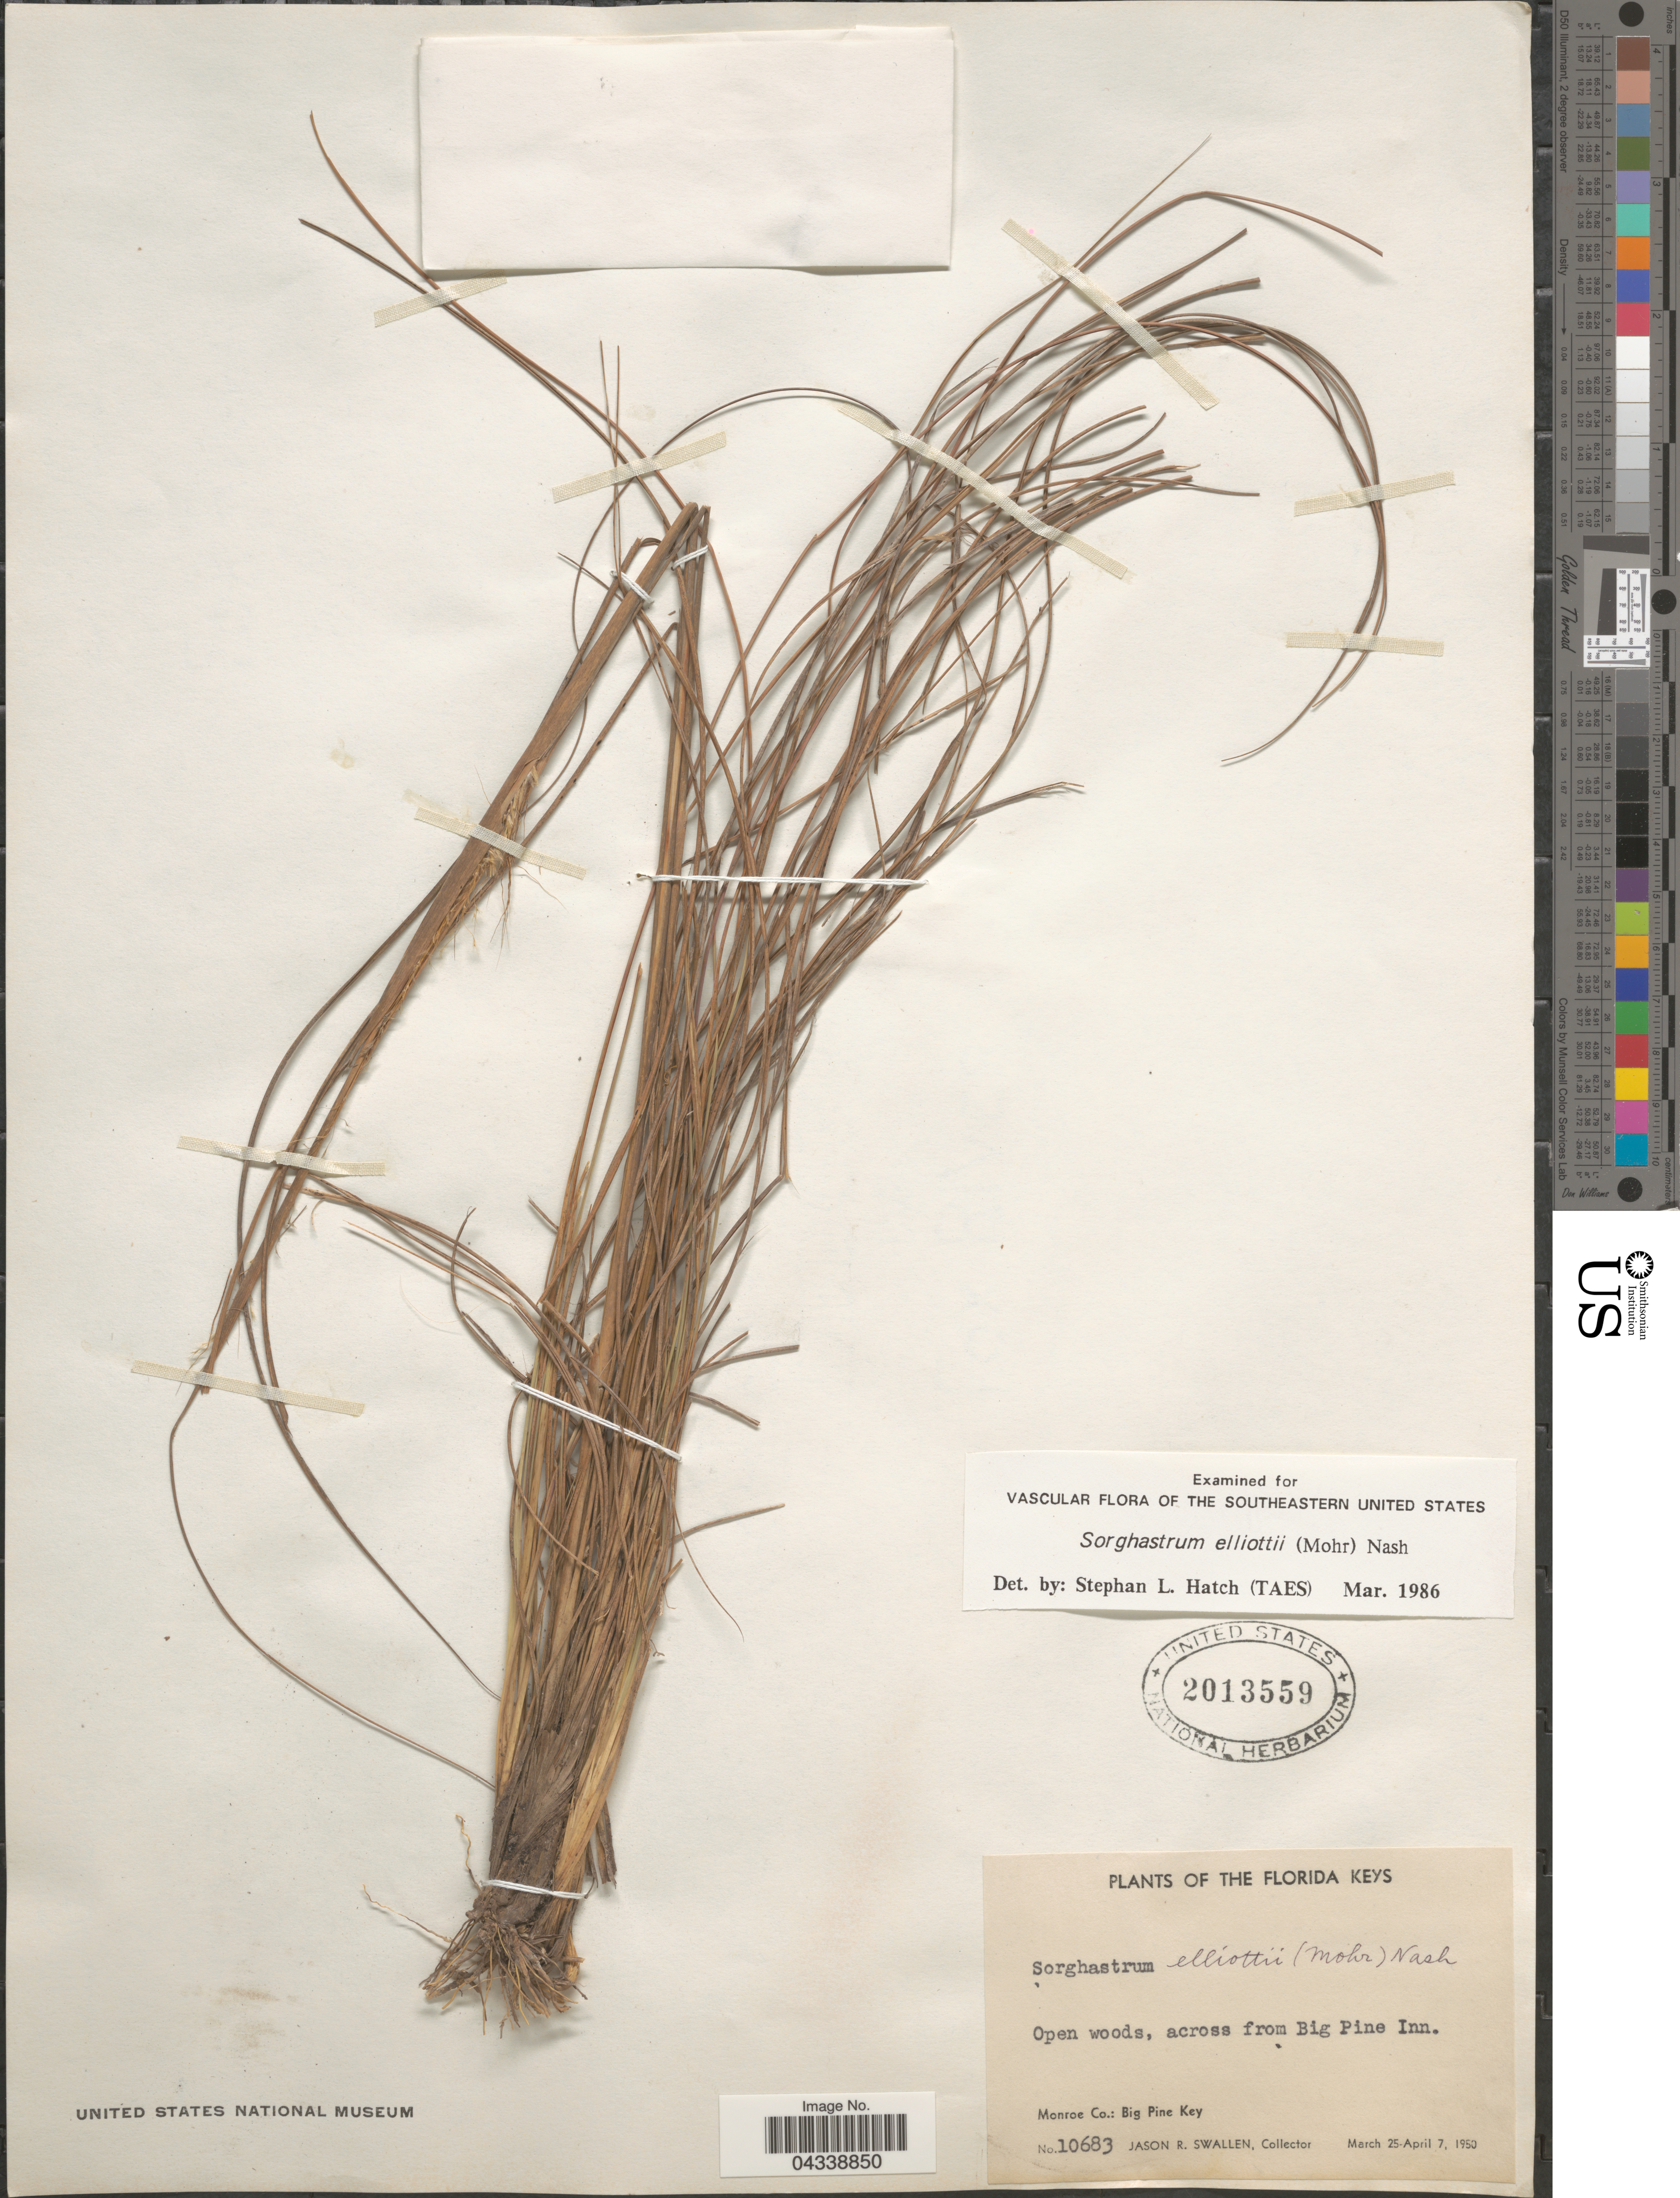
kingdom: Plantae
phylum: Tracheophyta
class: Liliopsida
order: Poales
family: Poaceae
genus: Sorghastrum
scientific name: Sorghastrum elliottii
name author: (C. Mohr) Nash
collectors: J. R. Swallen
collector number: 10683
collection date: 1950-03-25/1950-04-07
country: United States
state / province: Florida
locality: The Florida Keys. Across from Big Pine Inn. Monroe Co.: Big Pine Key.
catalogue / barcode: US 2013559